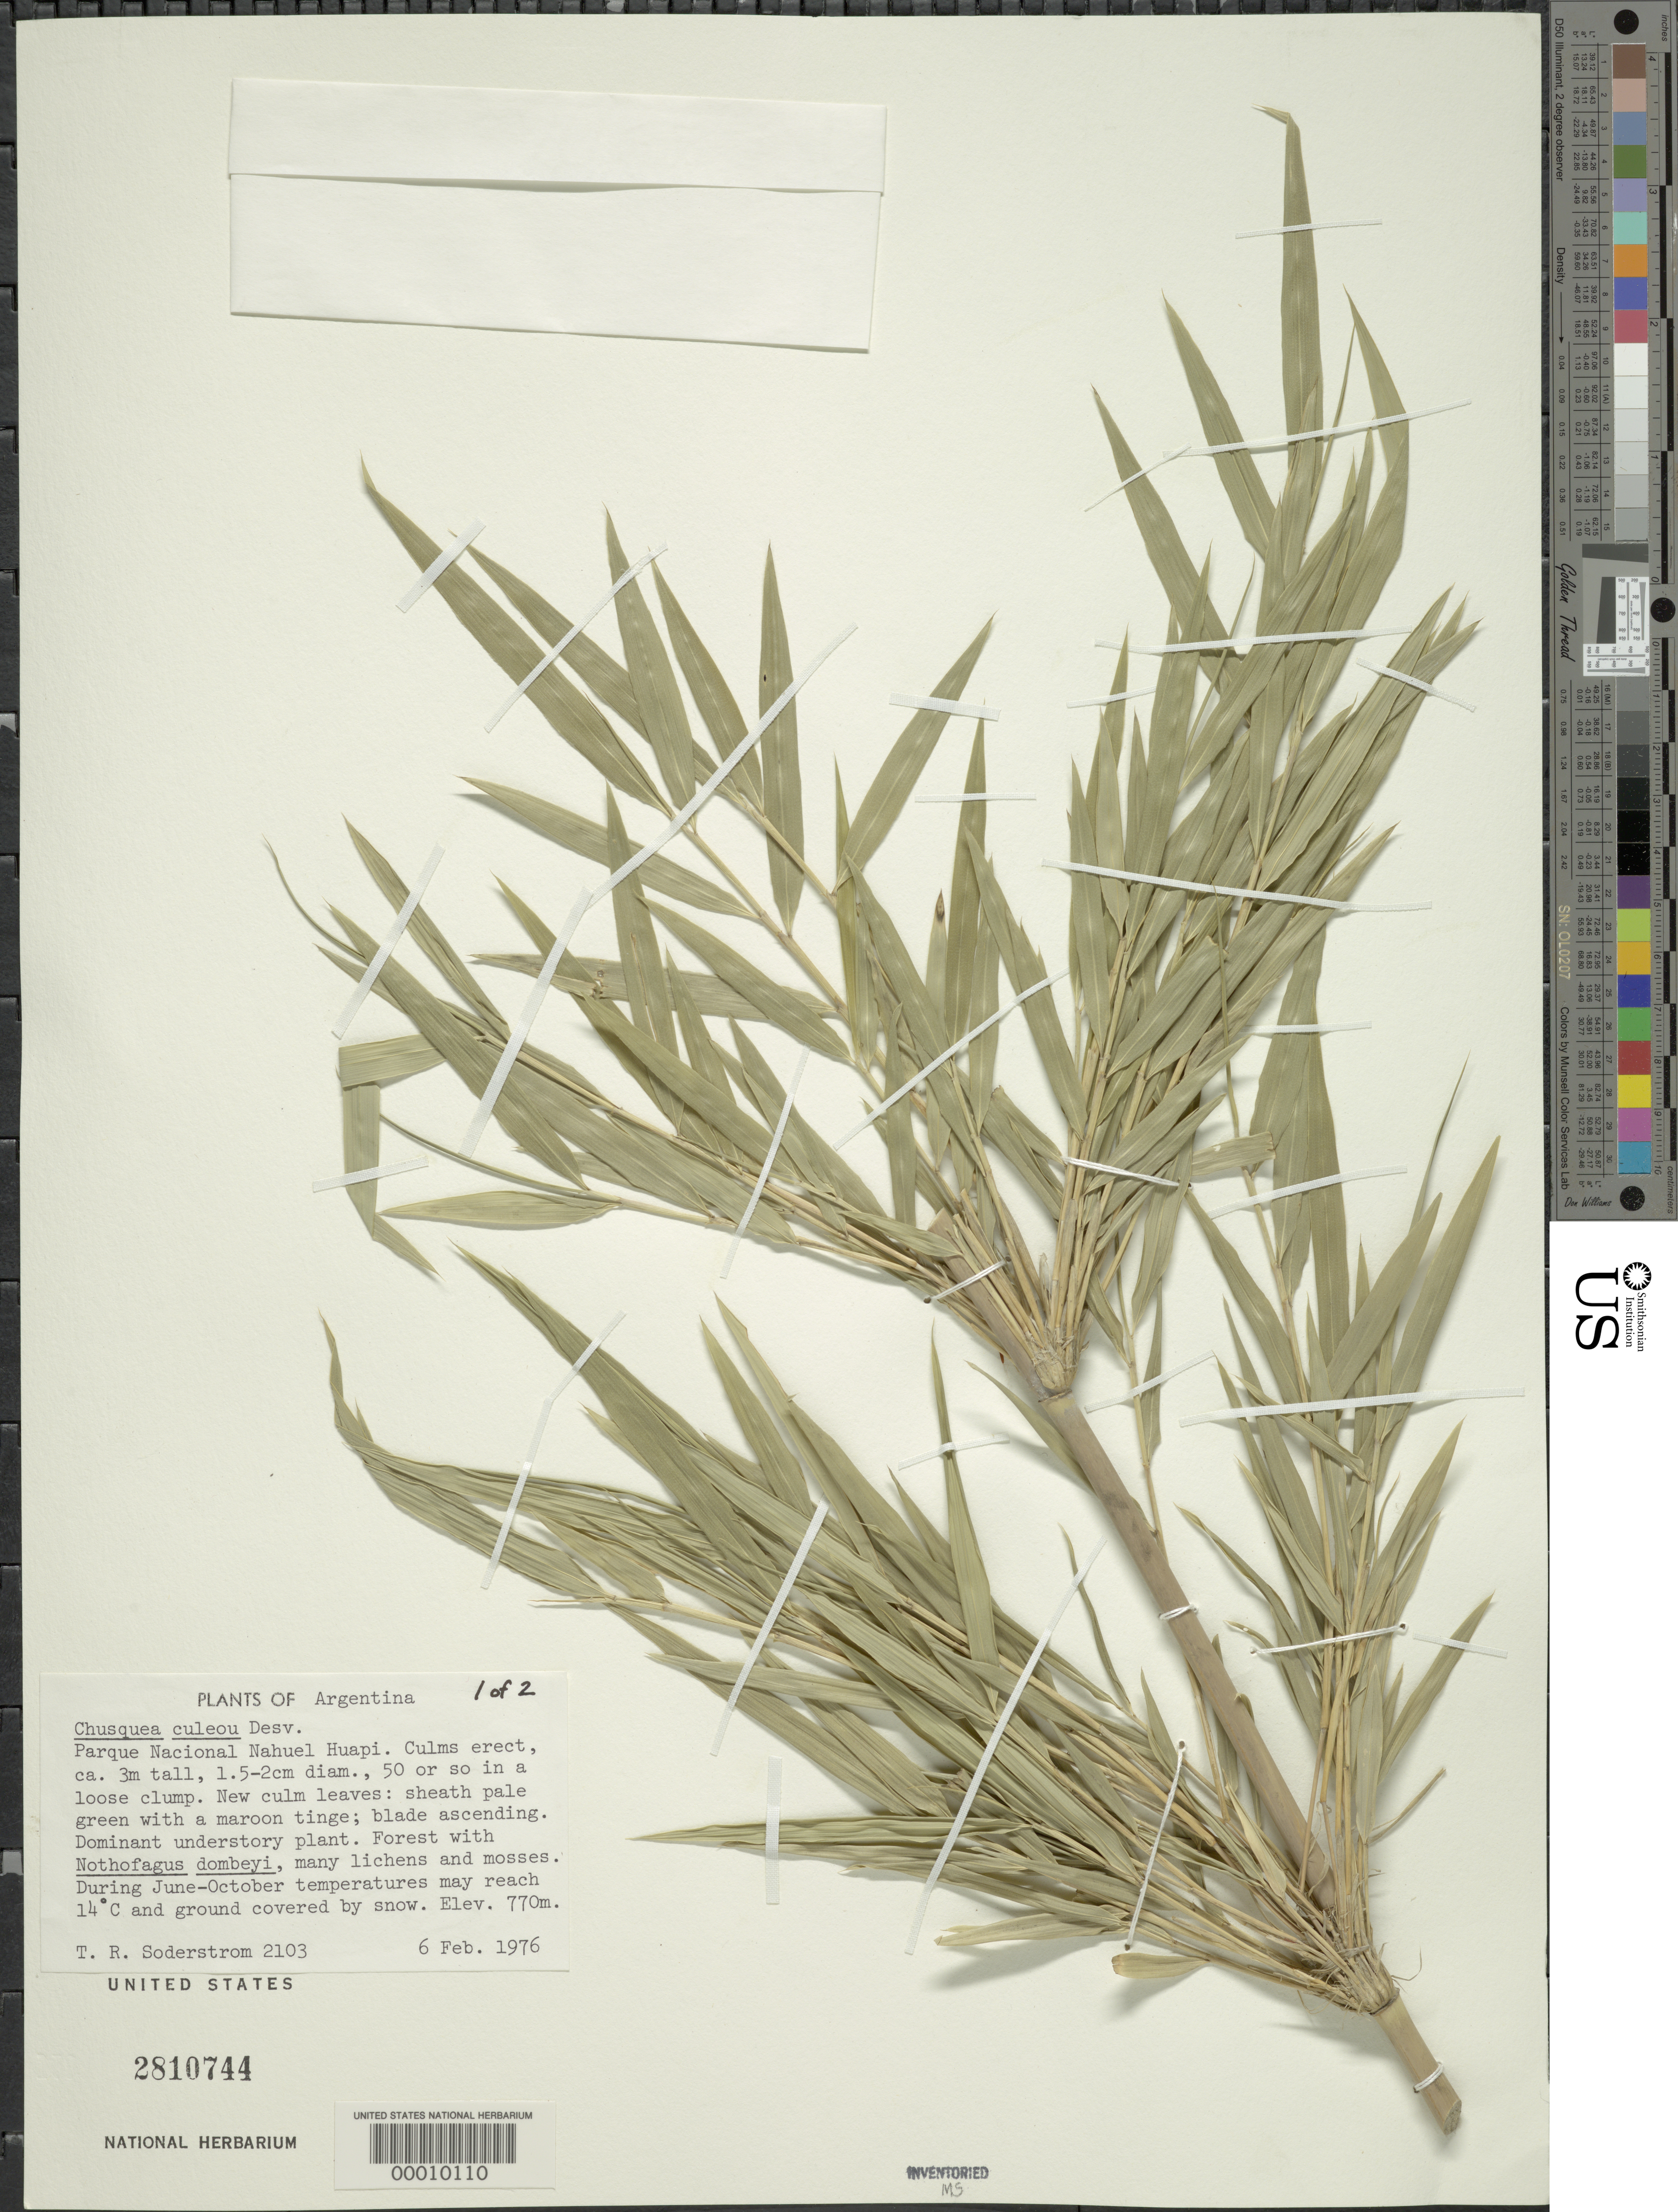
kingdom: Plantae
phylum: Tracheophyta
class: Liliopsida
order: Poales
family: Poaceae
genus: Chusquea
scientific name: Chusquea culeou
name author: É. Desv.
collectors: T. R. Soderstrom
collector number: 2103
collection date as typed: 06 Feb 1976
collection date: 1976-02-06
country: Argentina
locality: Parque Nacional Nahuel Huapi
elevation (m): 770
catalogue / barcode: US 2810744